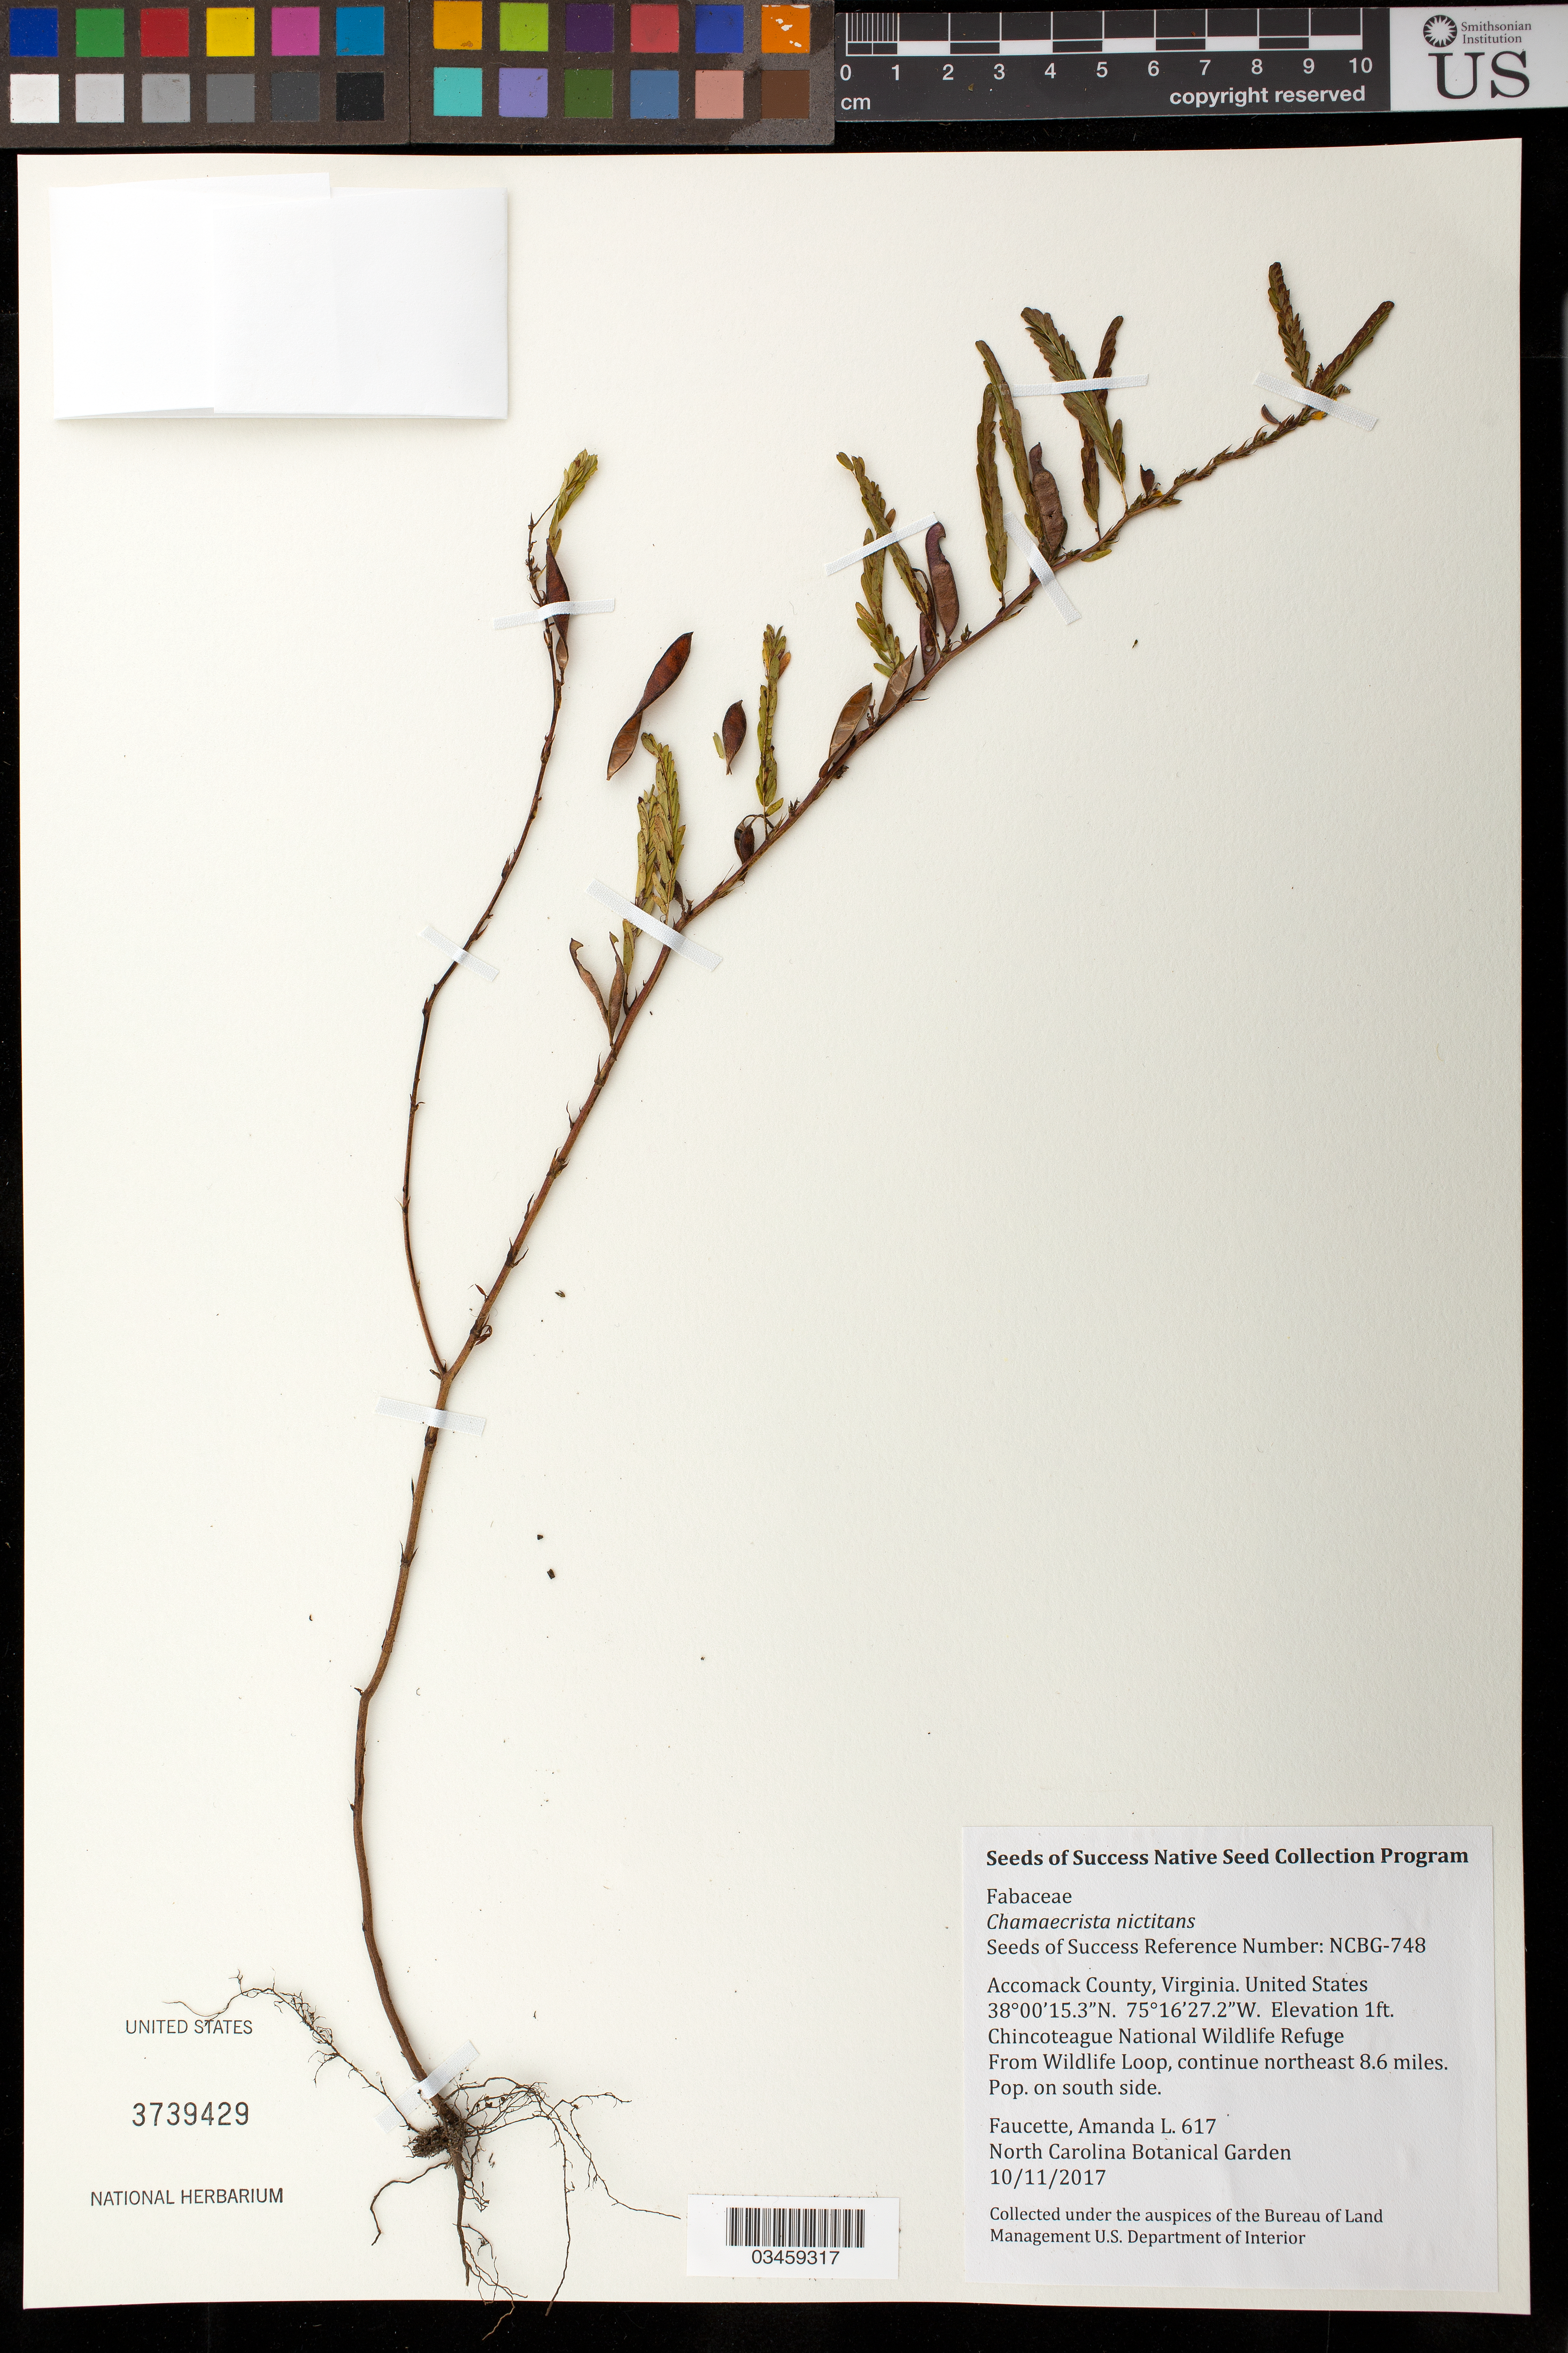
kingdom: Plantae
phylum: Tracheophyta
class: Magnoliopsida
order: Fabales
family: Fabaceae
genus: Chamaecrista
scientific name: Chamaecrista nictitans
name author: (L.) Moench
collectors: A. Faucette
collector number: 617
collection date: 2017-10-11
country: United States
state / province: Virginia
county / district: Accomack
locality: Chincotaeague National Wildlife Refuge, 8.6mi. NE from Wildlife Loop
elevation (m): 0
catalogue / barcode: US 3739429